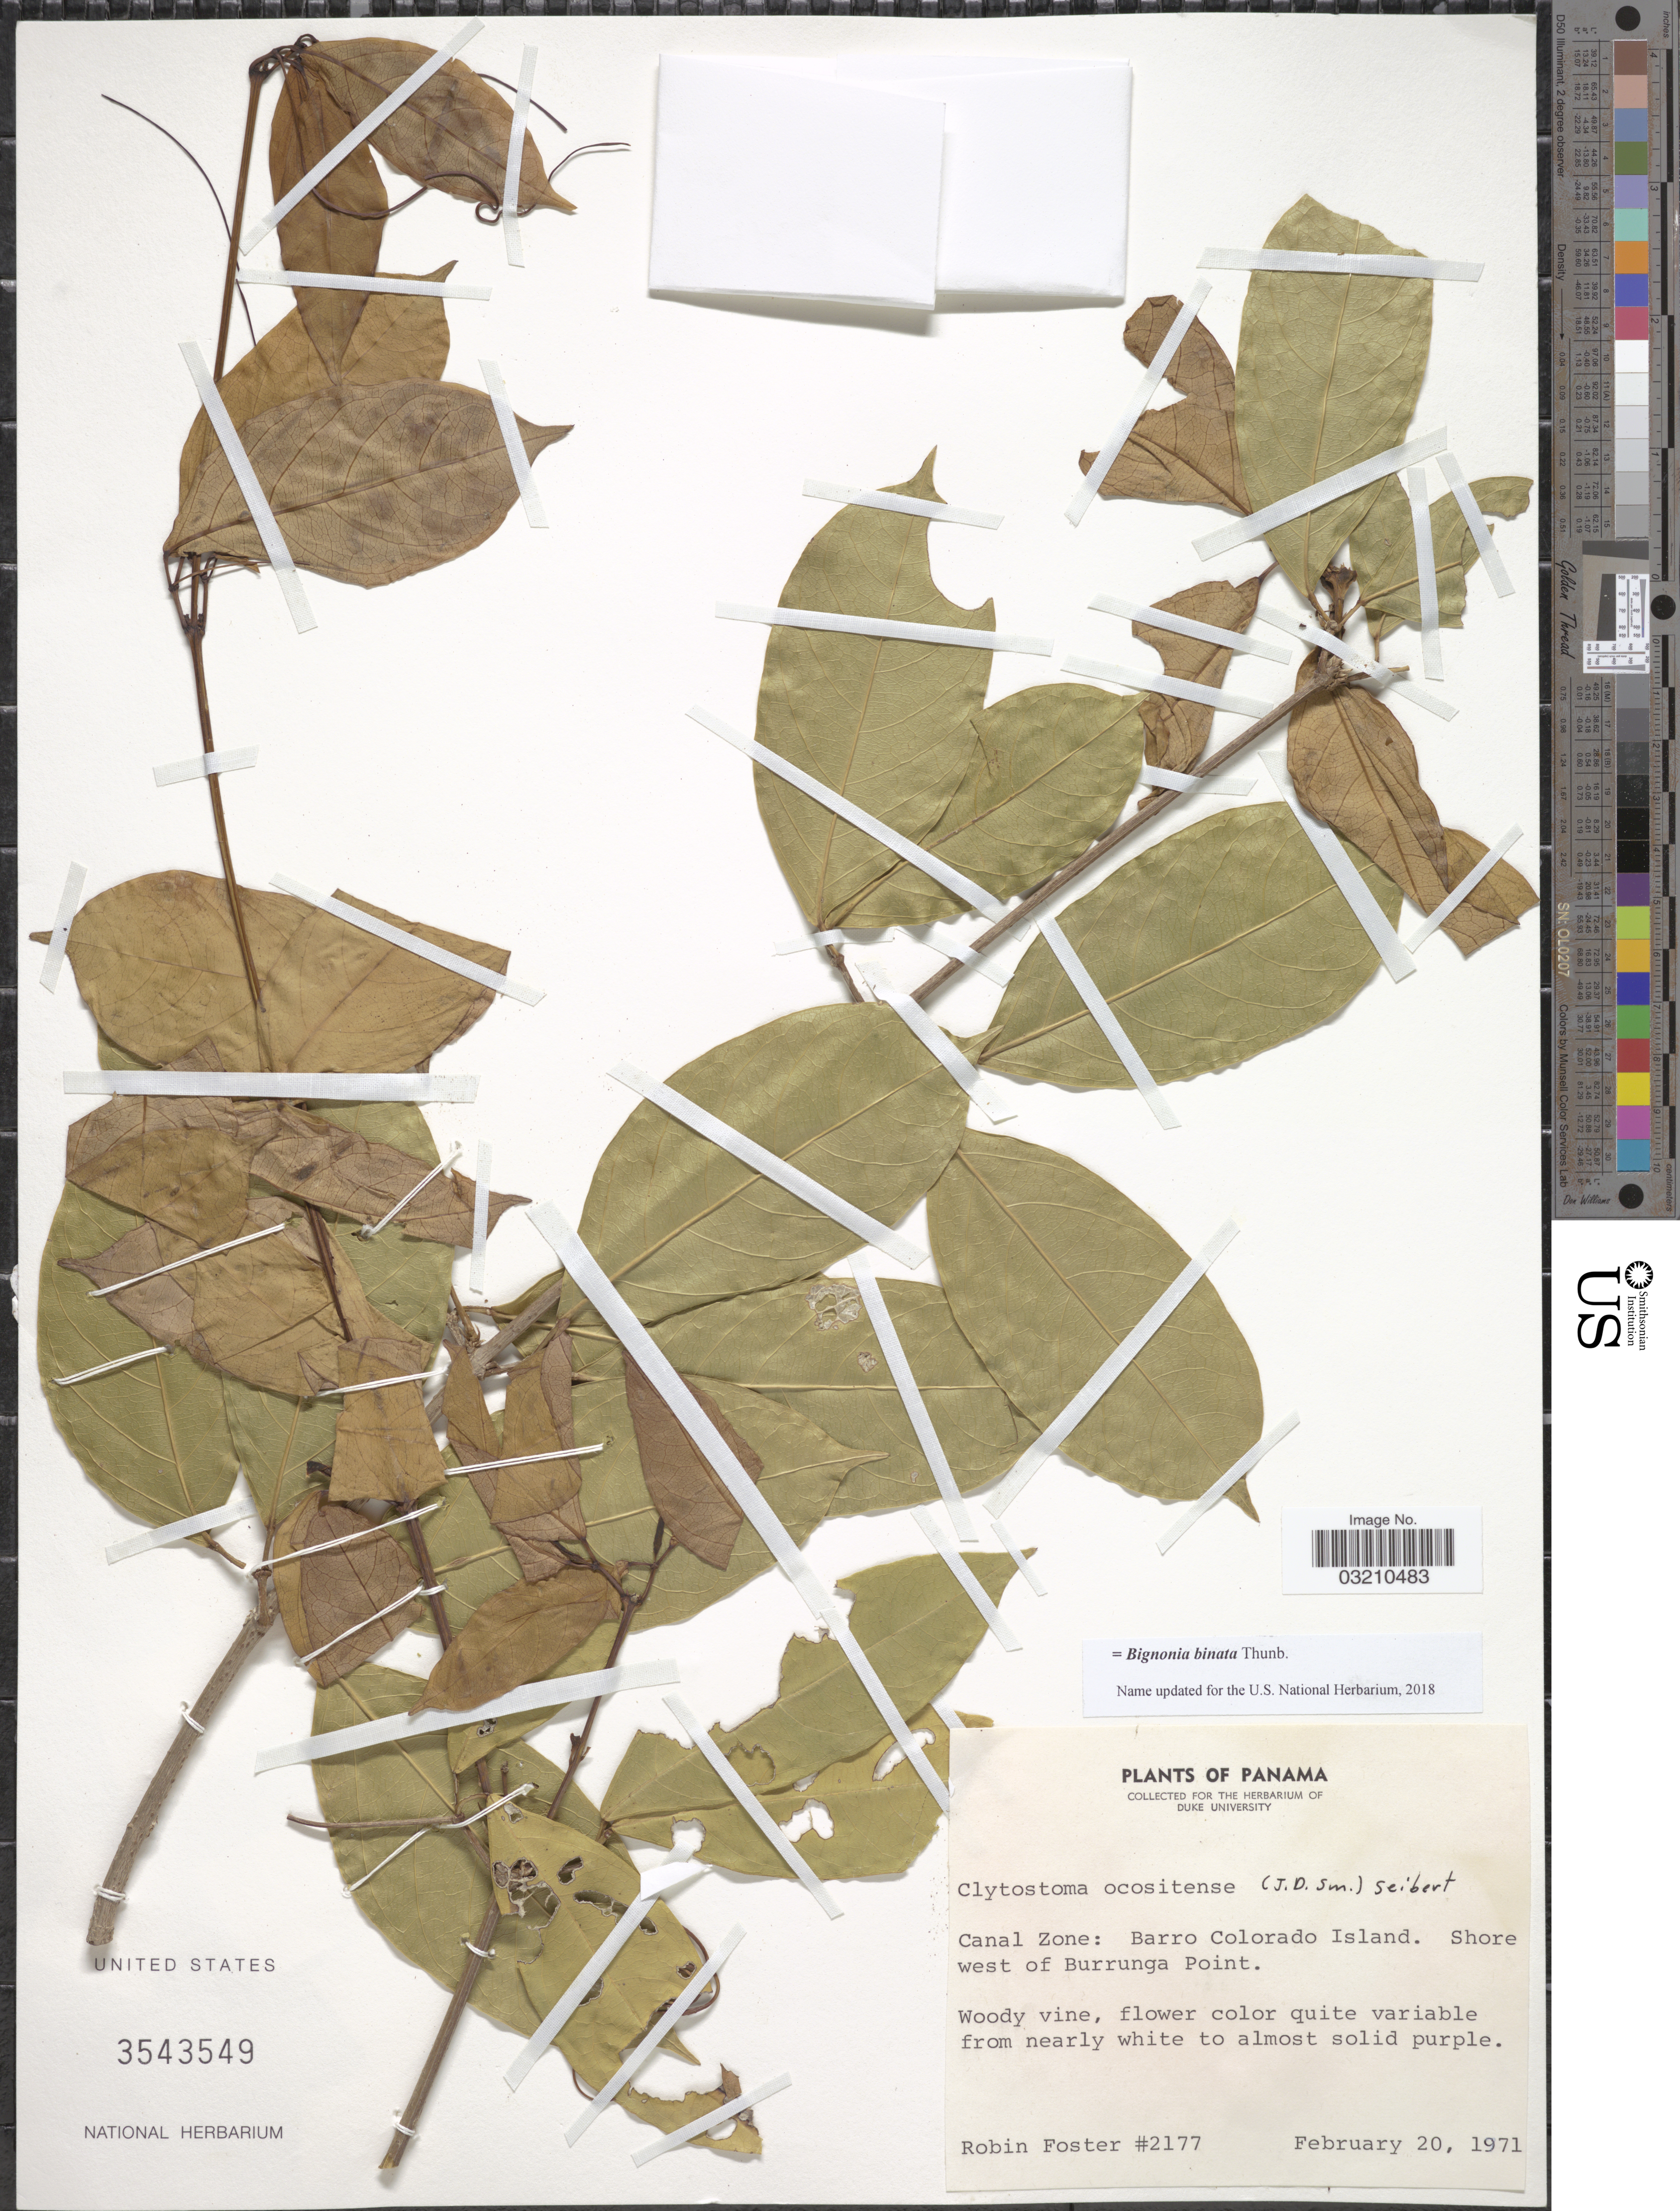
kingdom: Plantae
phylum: Tracheophyta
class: Magnoliopsida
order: Lamiales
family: Bignoniaceae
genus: Bignonia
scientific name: Bignonia binata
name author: Thunb.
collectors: R. Foster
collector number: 2177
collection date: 1971-02-20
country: Panama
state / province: Panamá Oeste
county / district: Canal Zone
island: Barro Colorado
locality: Canal Zone: Barro Colorado Island. Shore west of Burrunga Point.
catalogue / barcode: US 3543549